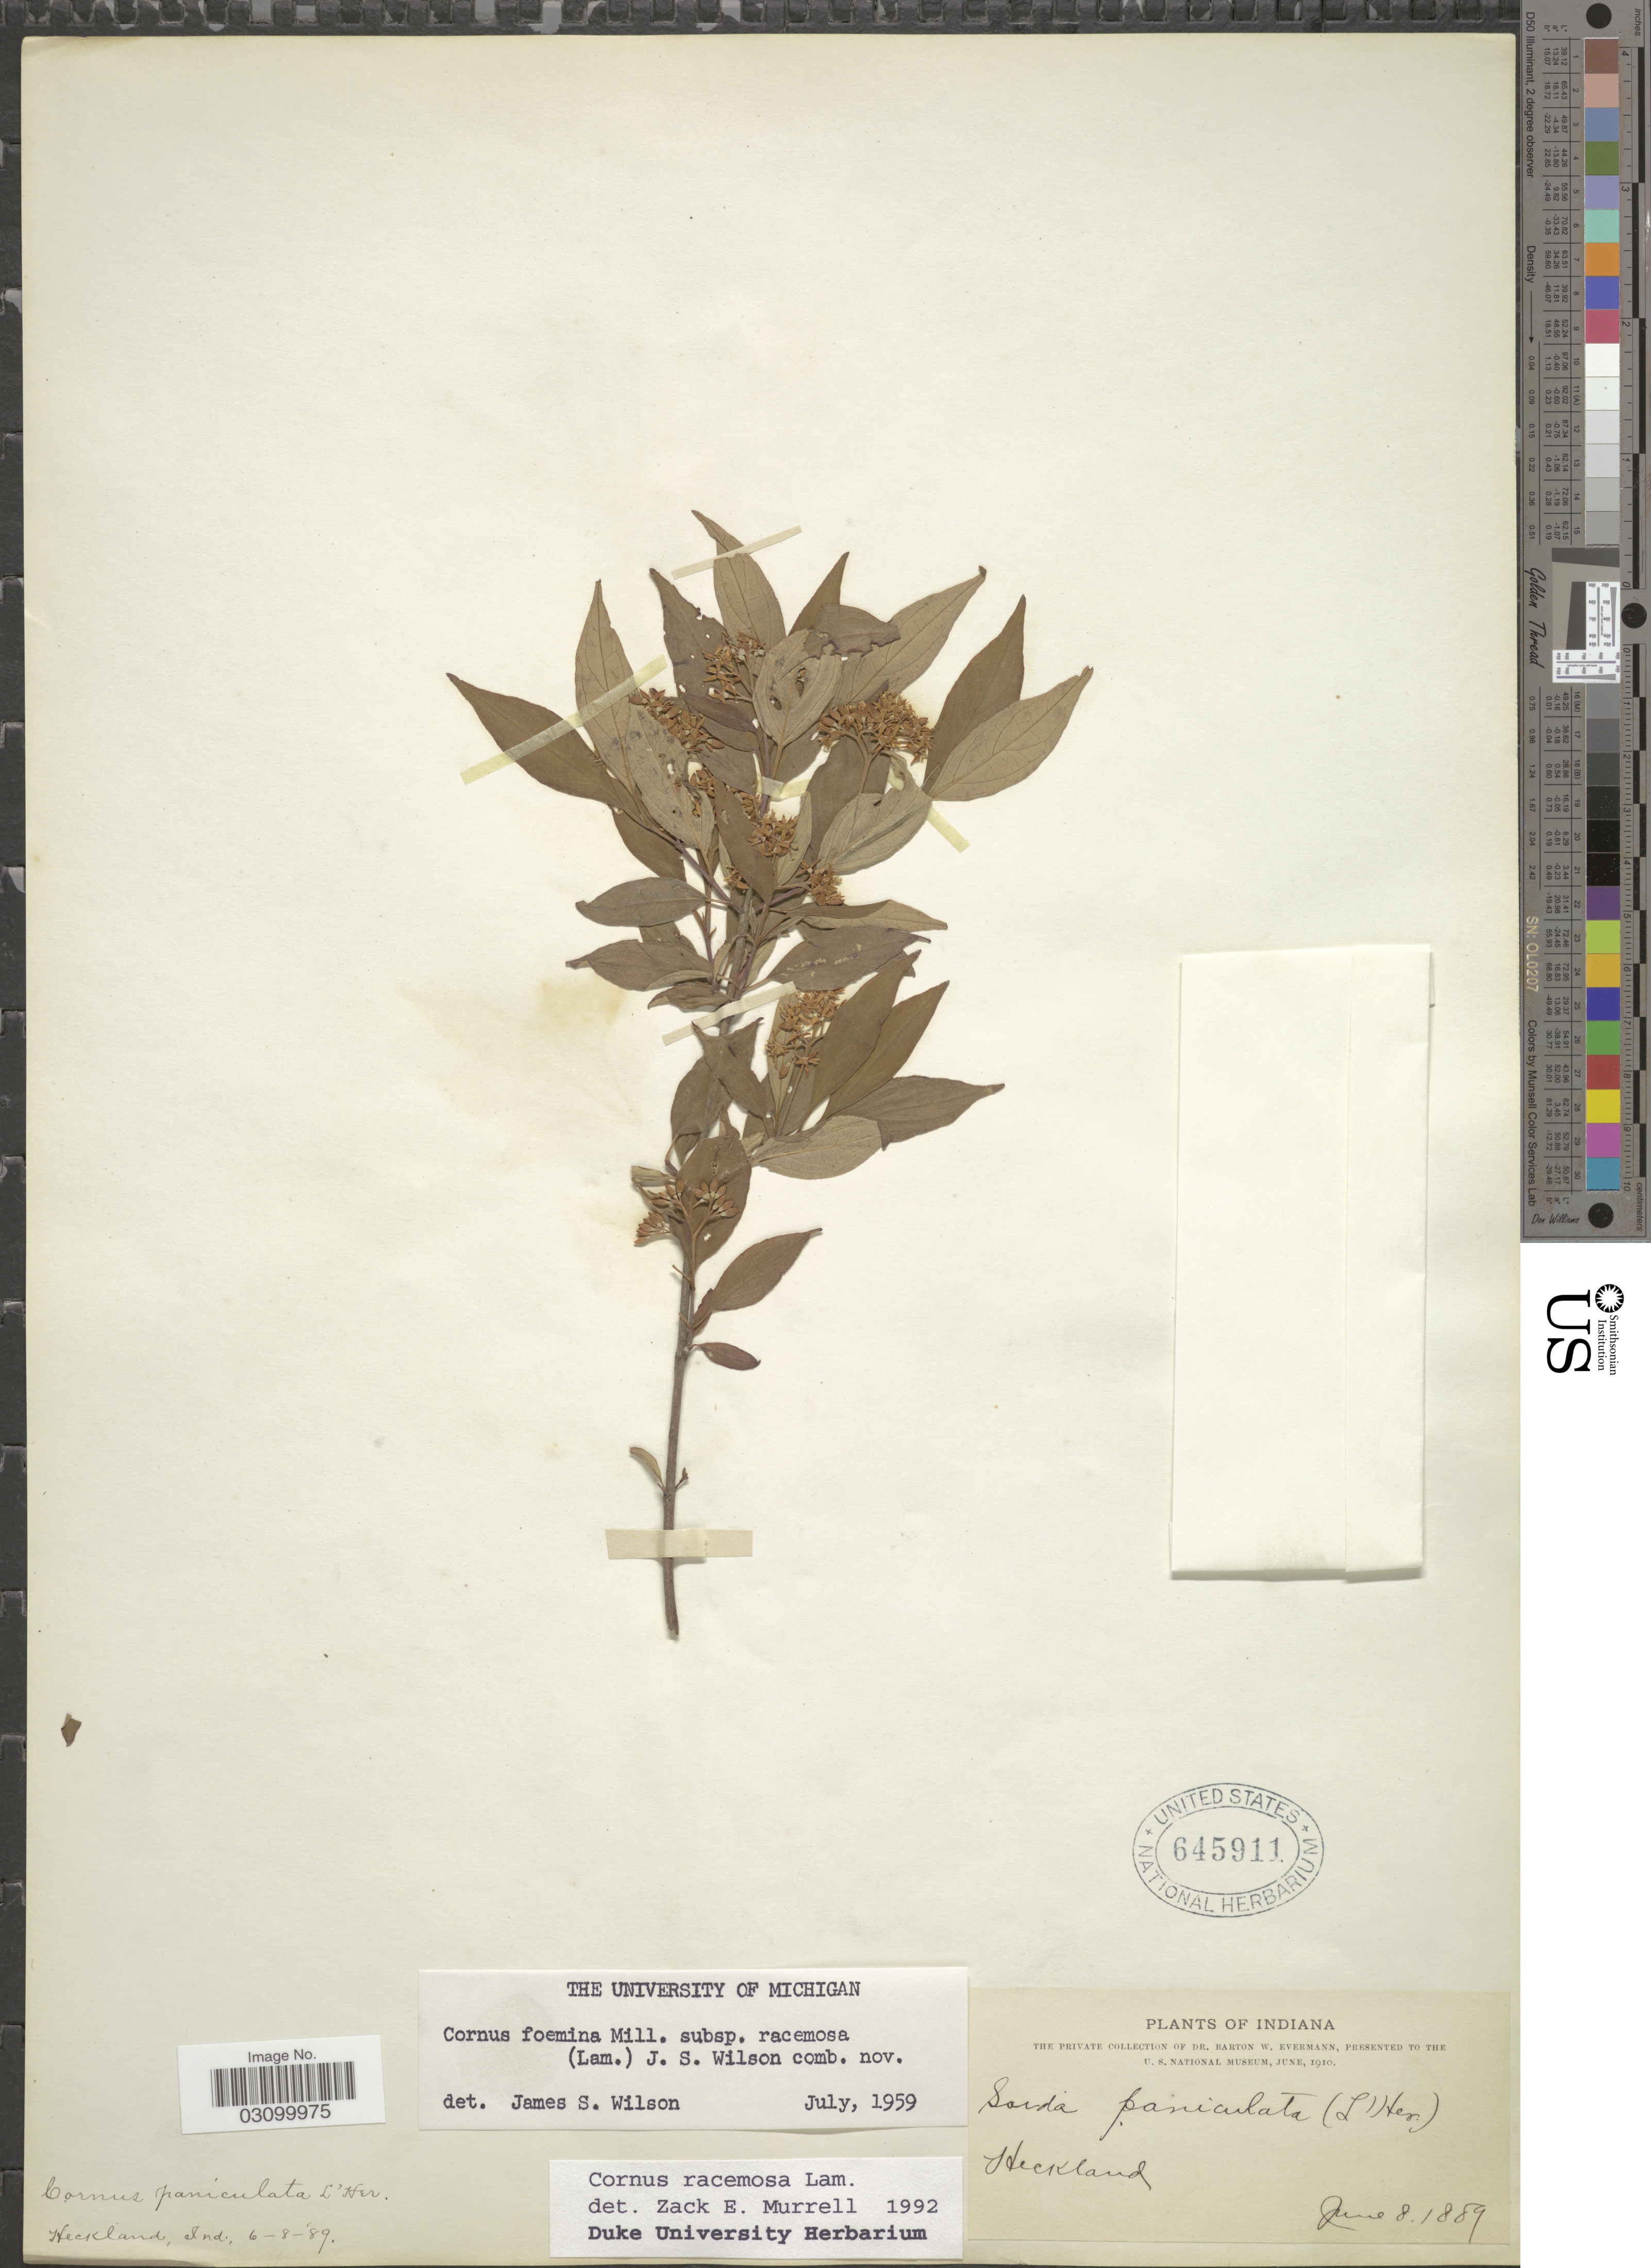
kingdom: Plantae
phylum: Tracheophyta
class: Magnoliopsida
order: Cornales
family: Cornaceae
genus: Cornus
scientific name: Cornus racemosa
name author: Lam.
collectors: B. W. Evermann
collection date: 1889-06-08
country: United States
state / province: Indiana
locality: Heckland.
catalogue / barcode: US 645911